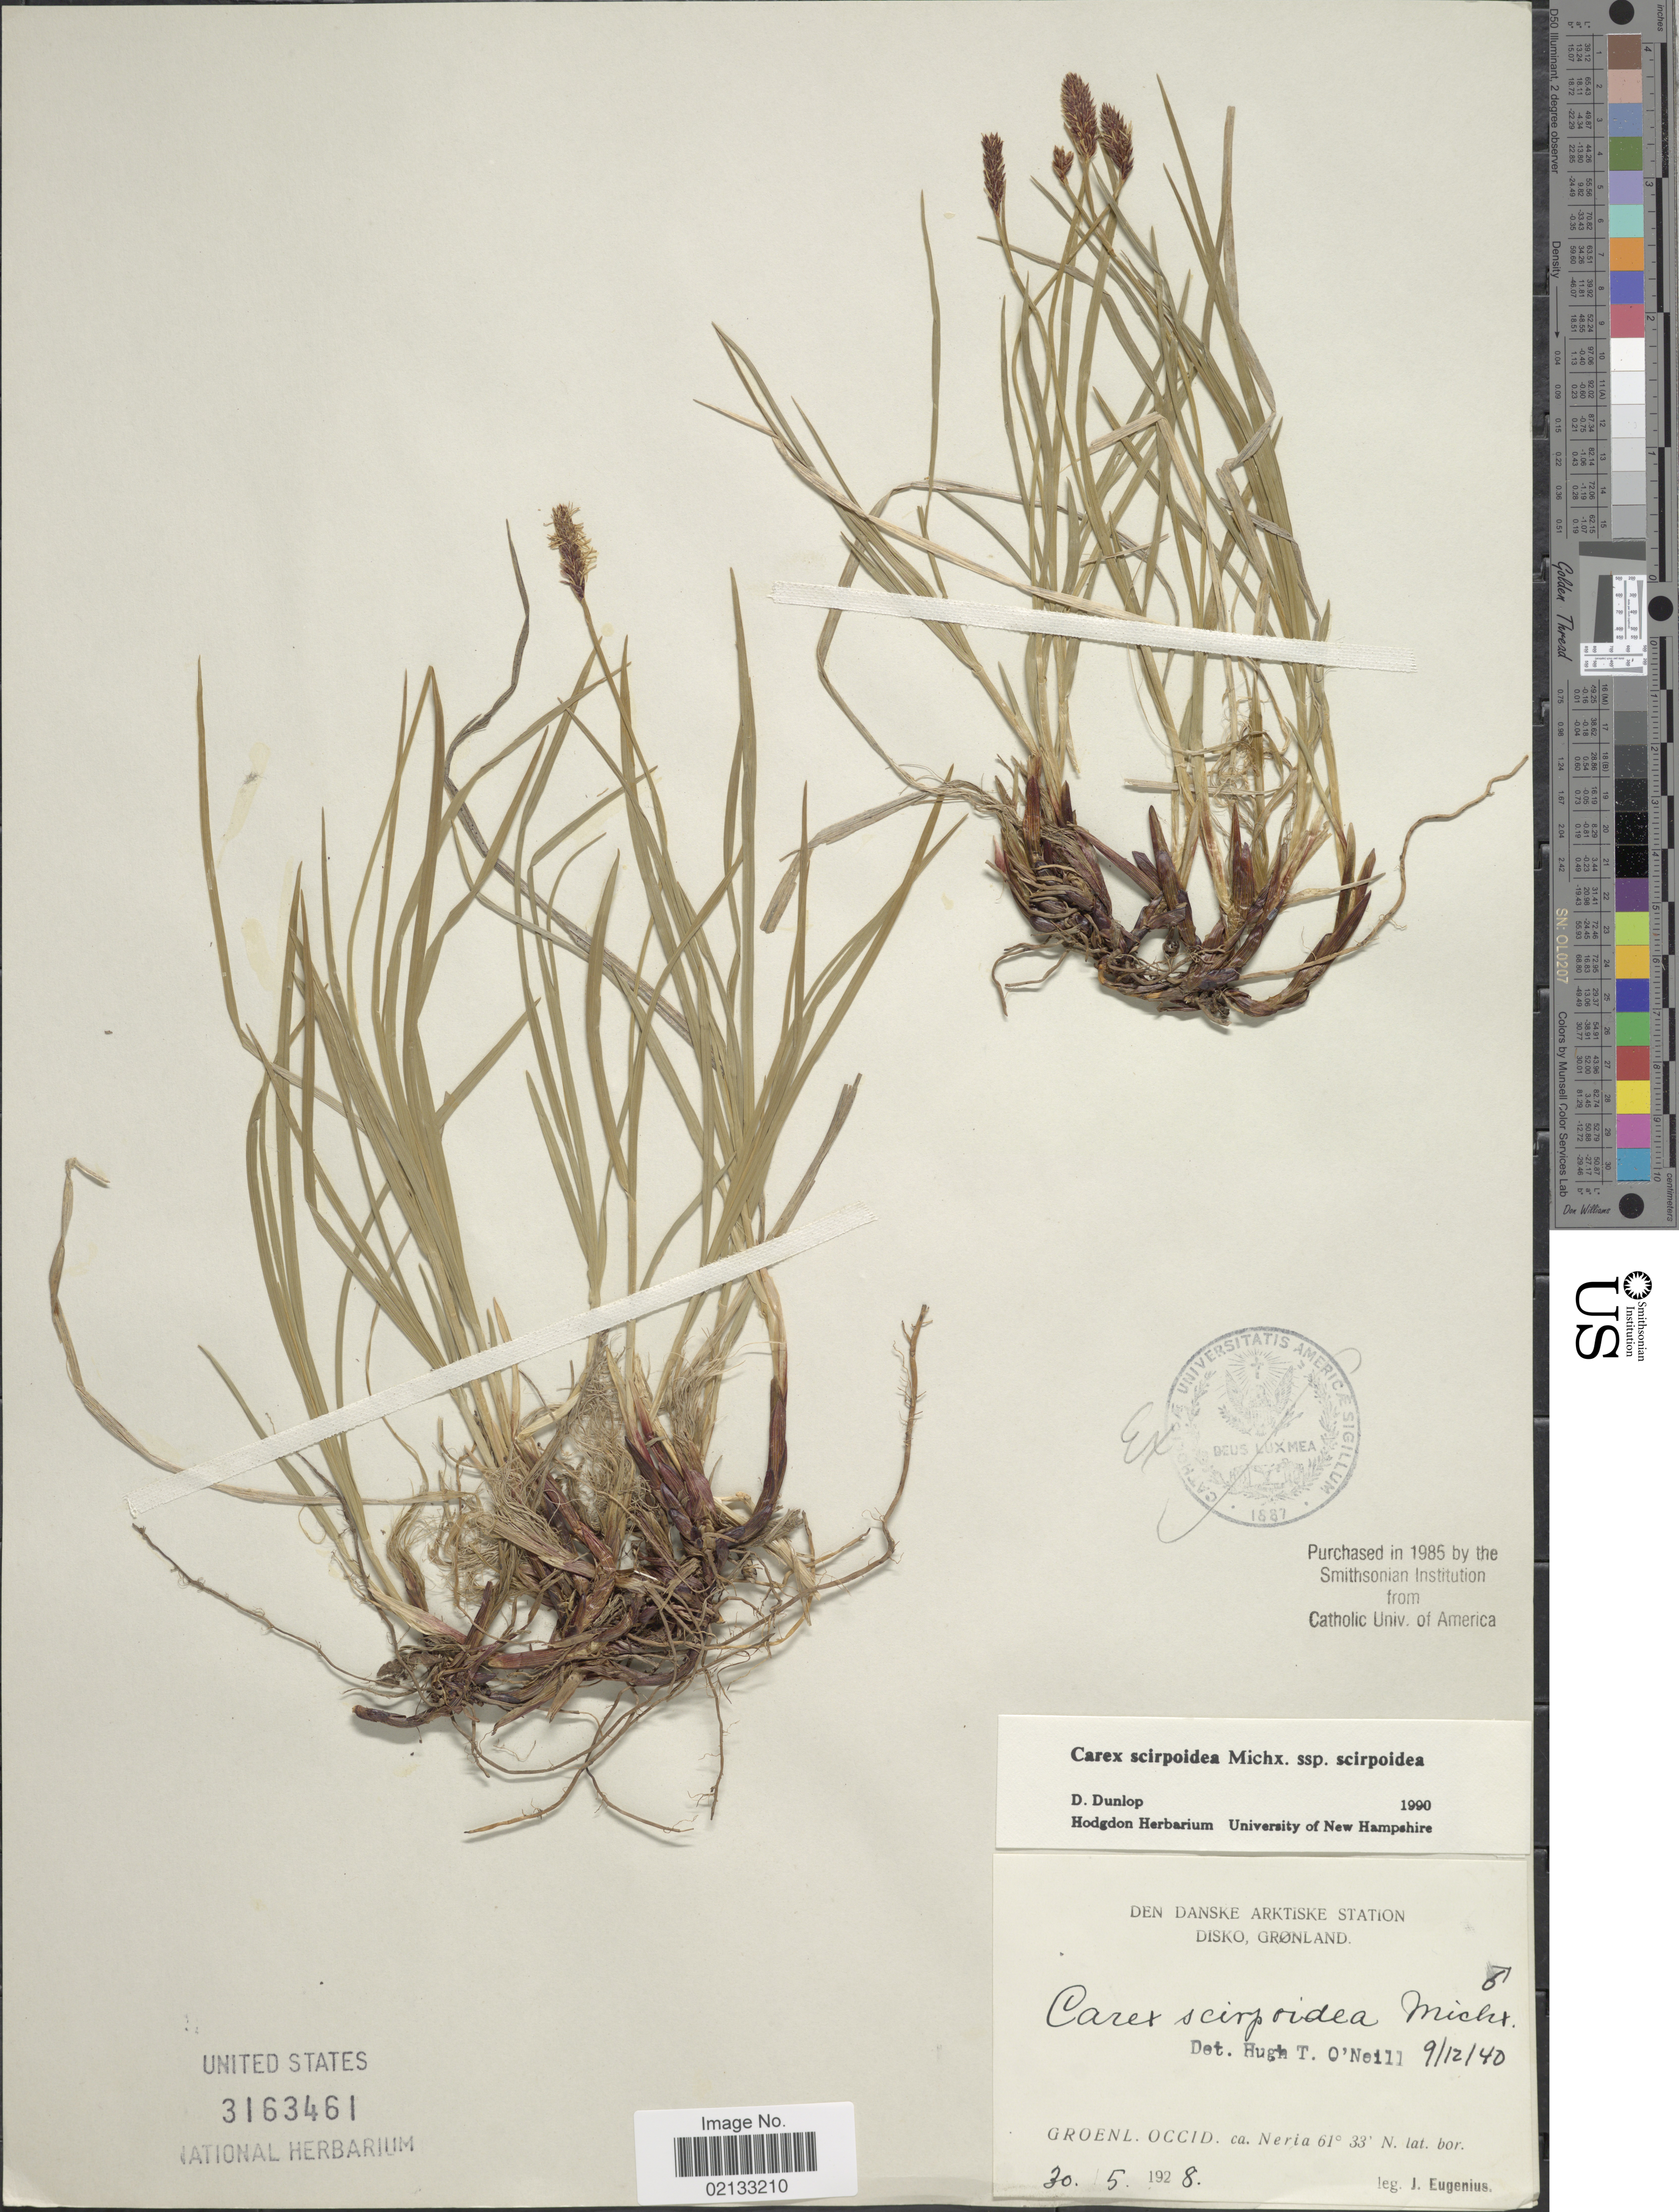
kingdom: Plantae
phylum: Tracheophyta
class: Liliopsida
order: Poales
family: Cyperaceae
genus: Carex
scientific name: Carex scirpoidea subsp. scirpoidea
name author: Michx.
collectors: J. Eugenius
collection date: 1928-05-30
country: Greenland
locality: Den Danske Arktiske Station. Disko, Gronland. Groenl. Occid. ca. Neria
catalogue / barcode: US 3163461